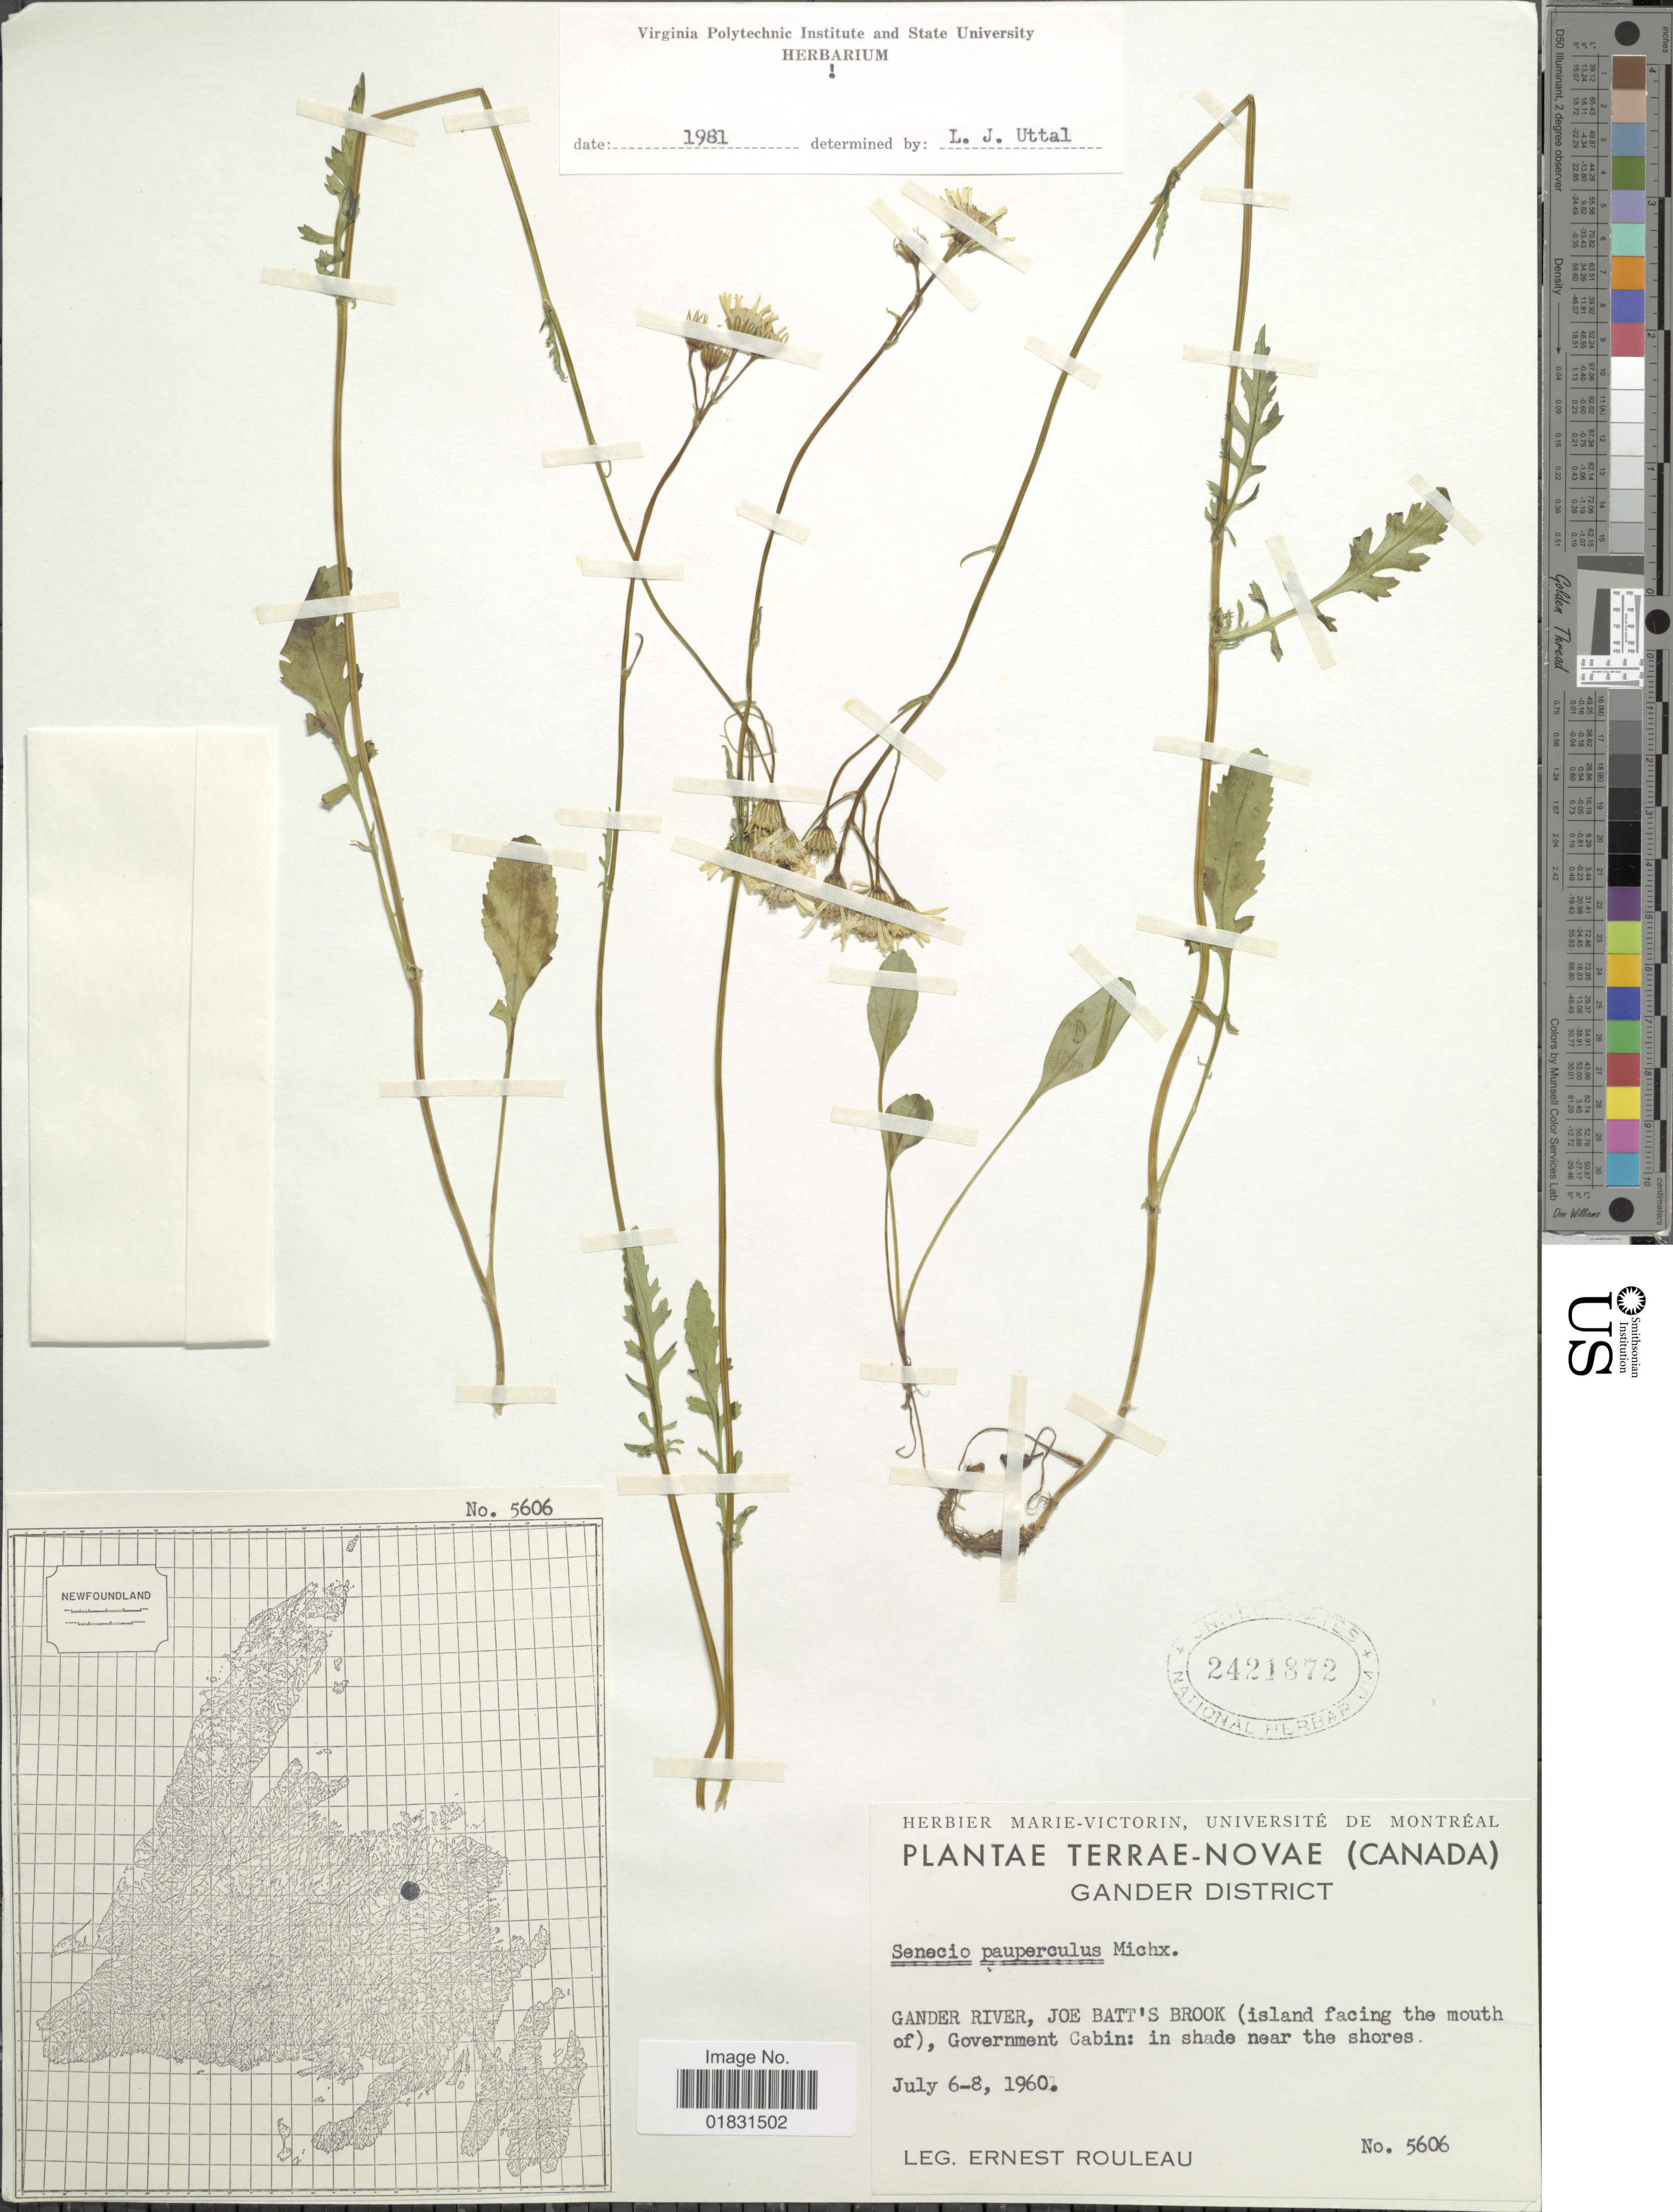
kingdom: Plantae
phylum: Tracheophyta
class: Magnoliopsida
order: Asterales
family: Asteraceae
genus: Packera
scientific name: Packera paupercula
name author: (Michx.) Á. Löve & D. Löve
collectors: J. Rouleau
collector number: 5606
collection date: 1960-07-06/1960-07-08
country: Canada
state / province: Newfoundland and Labrador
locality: Terrea-Novae, Gander District, Gander River, Joe Batt's Brook (island facing the mouth of), Governemnt Cabin: in shade near the shores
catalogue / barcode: US 2421872